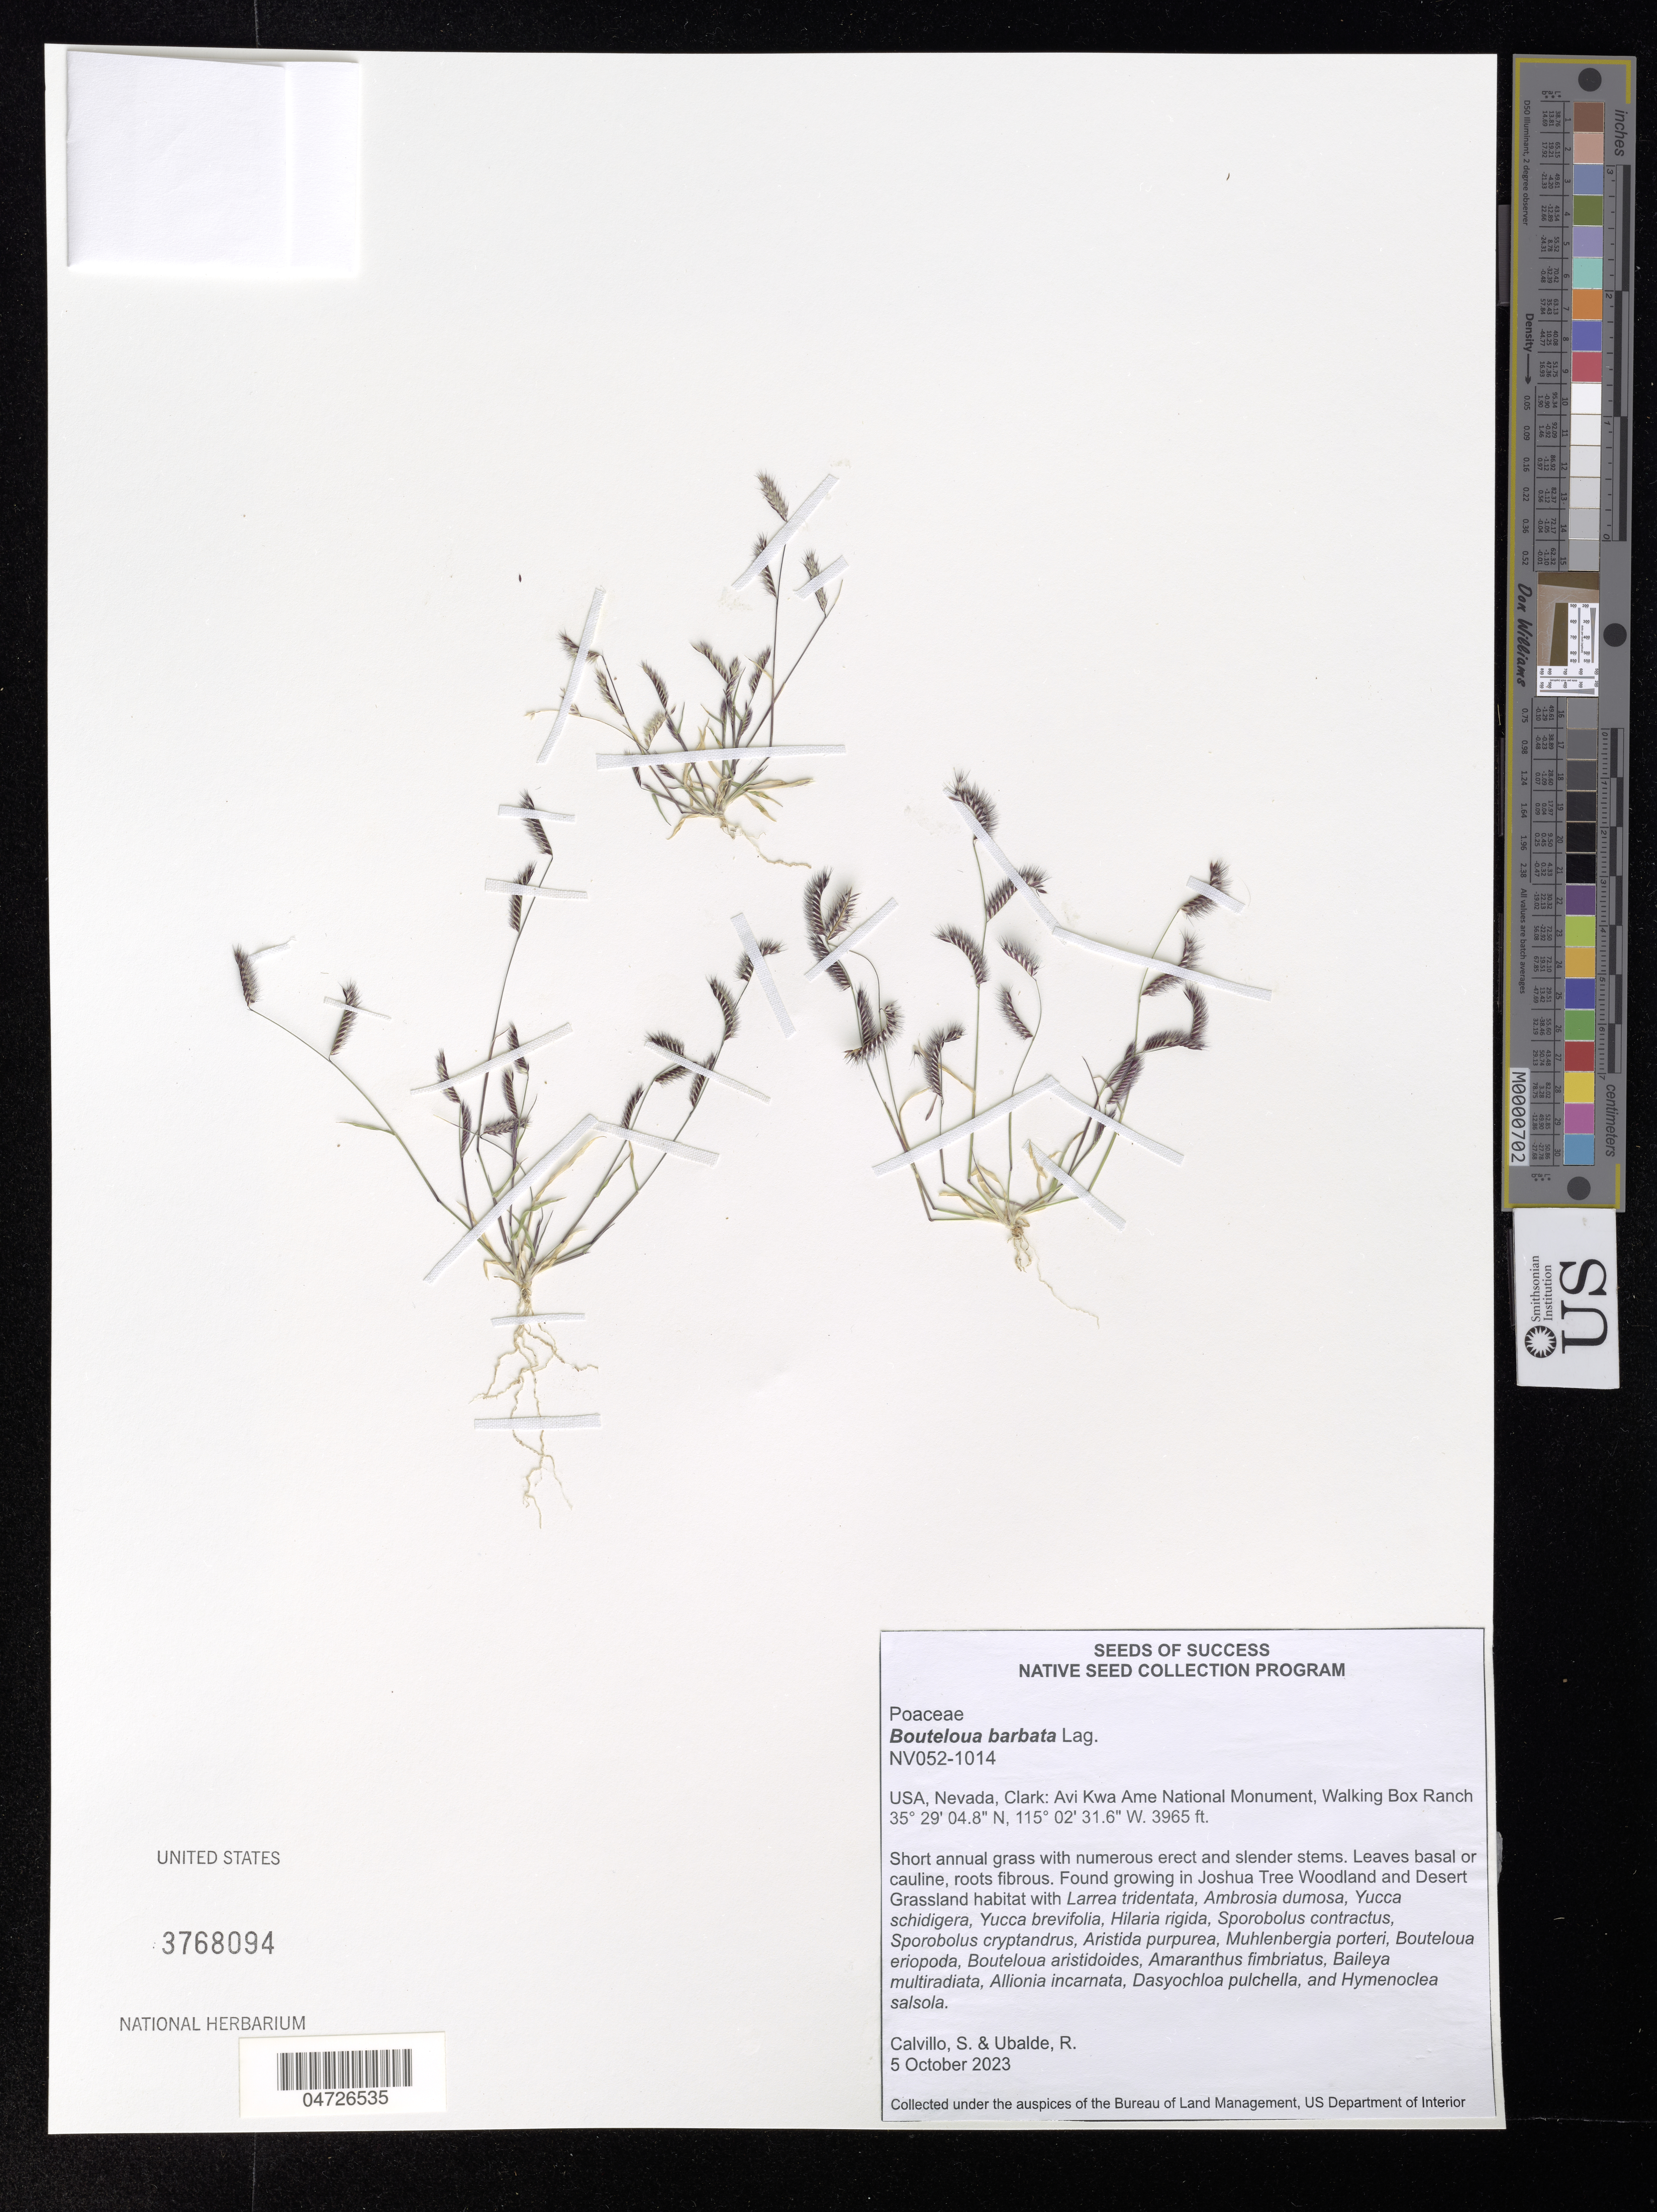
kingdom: Plantae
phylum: Tracheophyta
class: Liliopsida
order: Poales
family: Poaceae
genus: Bouteloua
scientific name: Bouteloua barbata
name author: Lag.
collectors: S. Calvillo & R. Ubalde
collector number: NV052-1014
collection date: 2023-10-05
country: United States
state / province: Nevada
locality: Clark: Avi Kwa Ame National Monument, Walking Box Ranch.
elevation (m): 1209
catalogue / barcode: US 3768094